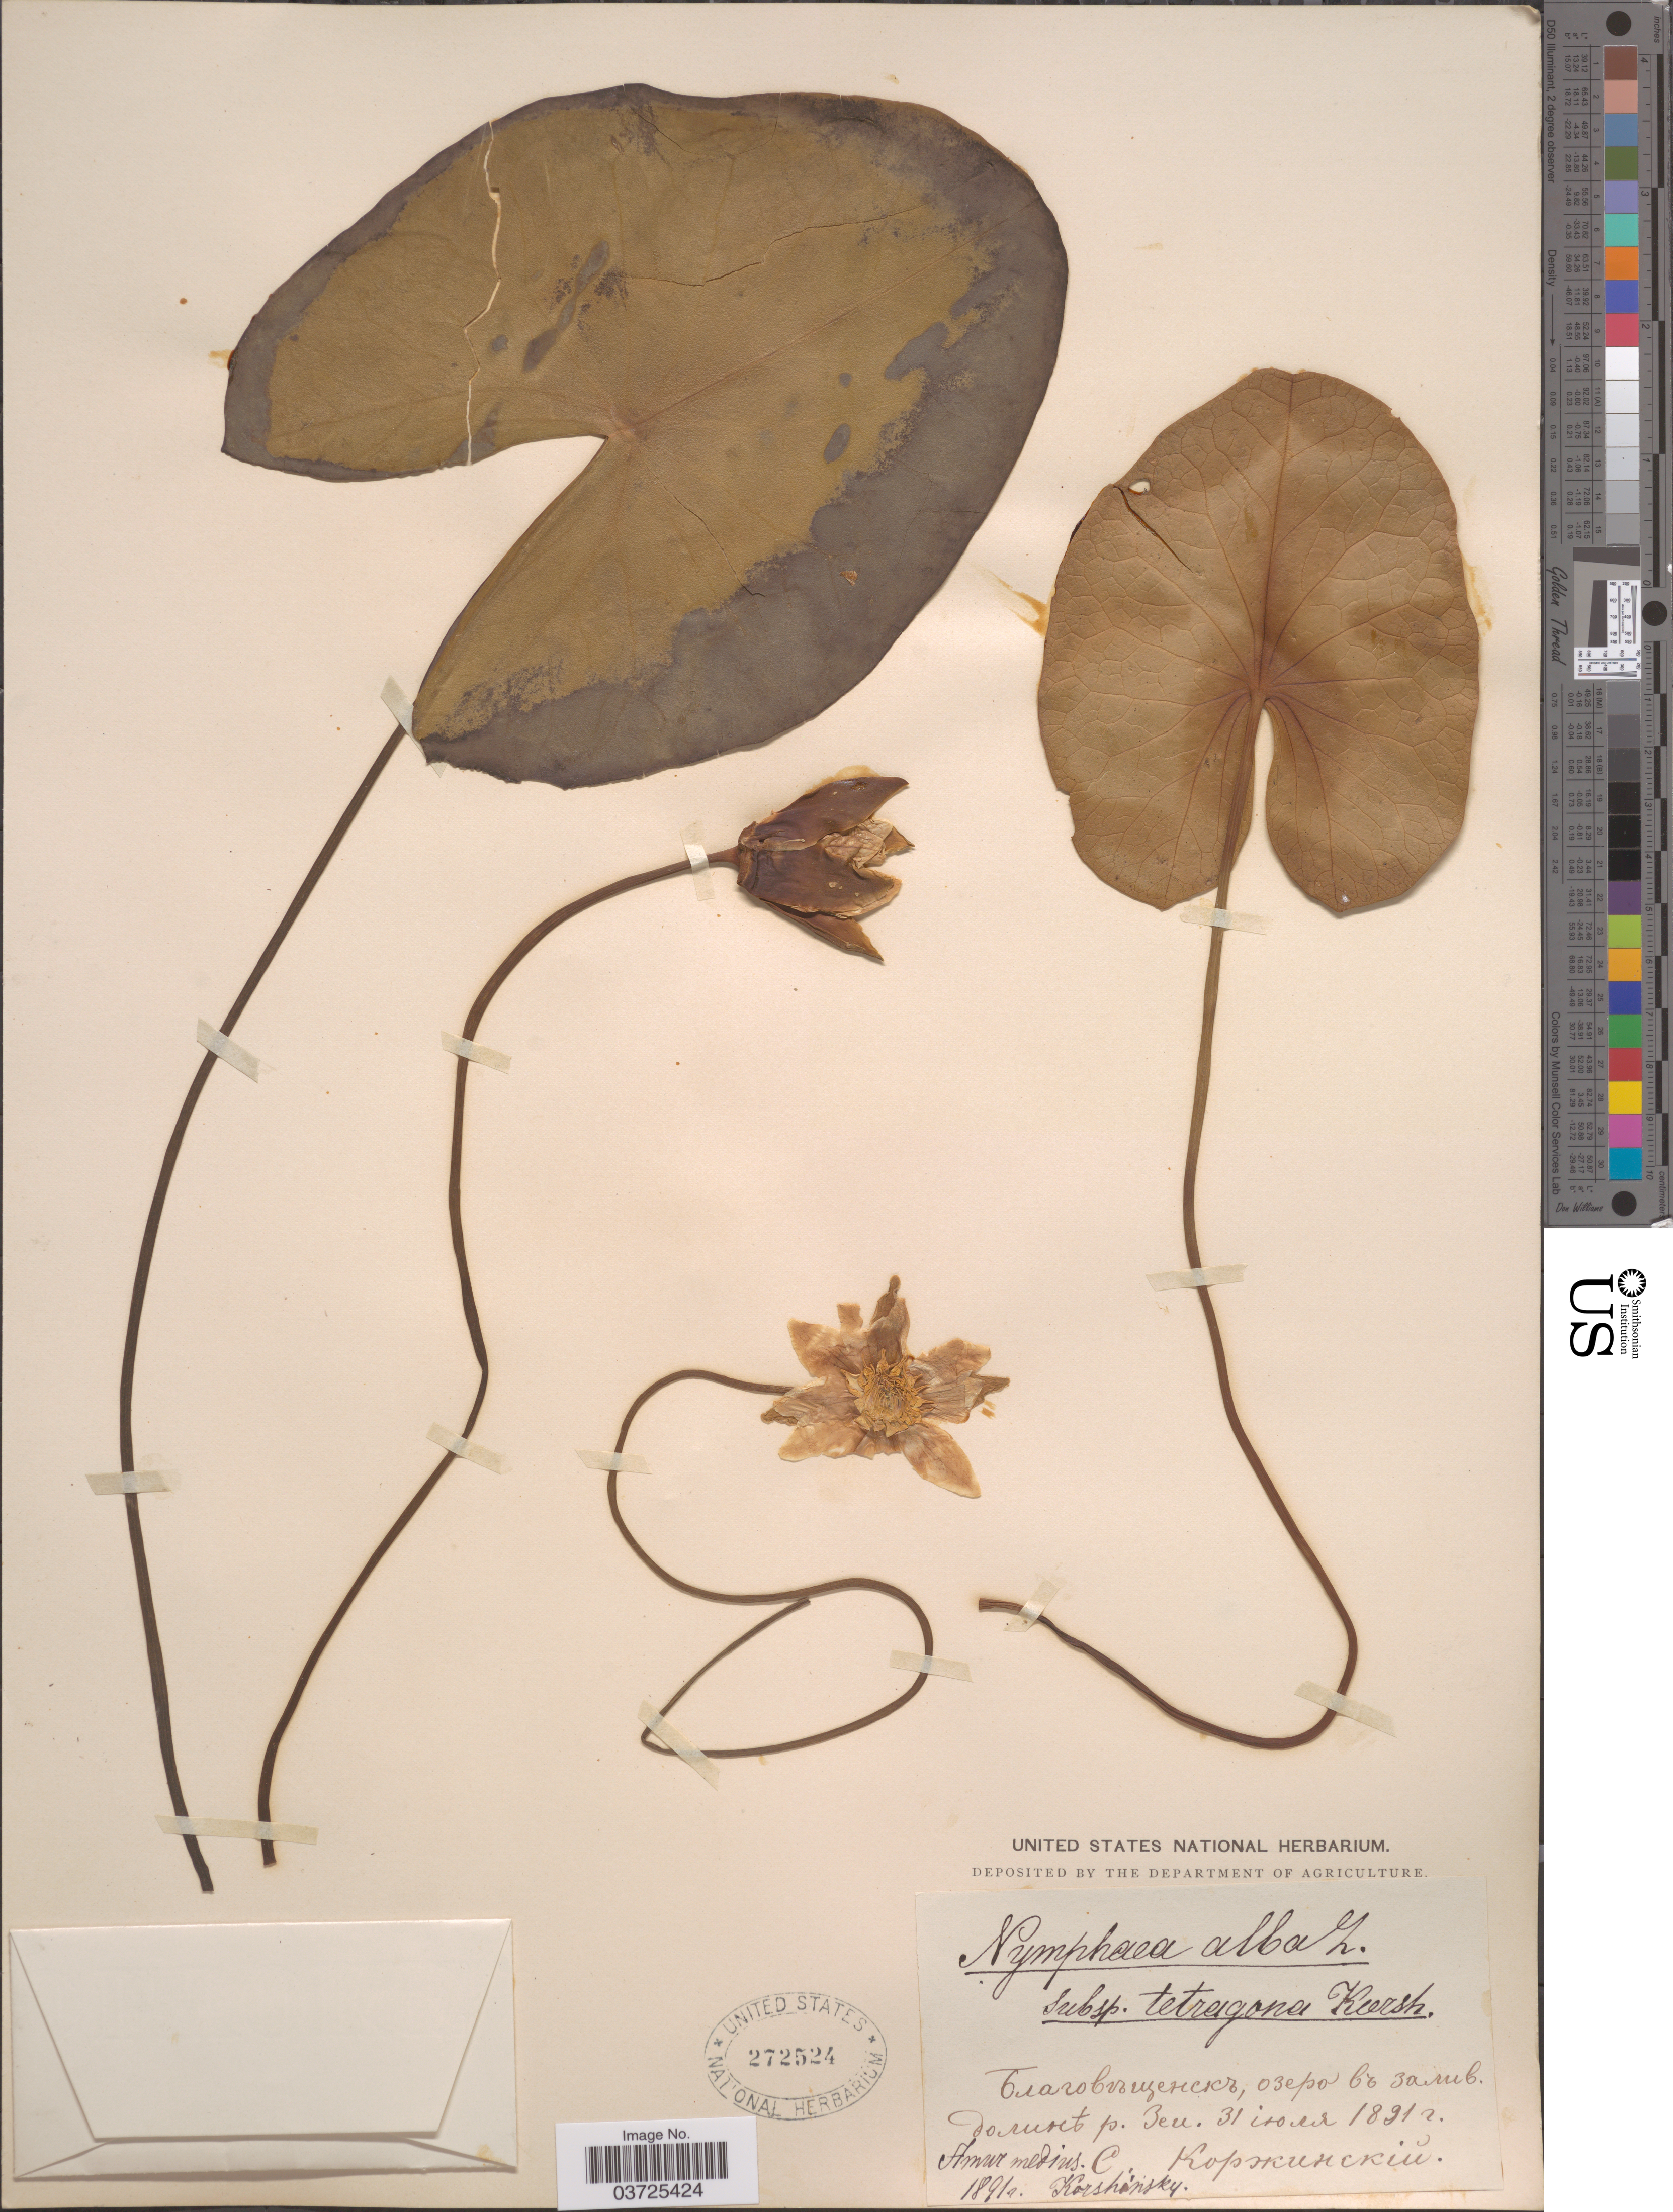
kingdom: Plantae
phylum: Tracheophyta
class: Magnoliopsida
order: Nymphaeales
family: Nymphaeaceae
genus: Nymphaea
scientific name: Nymphaea tetragona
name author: Georgi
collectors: Korshinsky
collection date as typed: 31 X 1891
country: Russian Federation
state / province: Amur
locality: Amur medius.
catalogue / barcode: US 272524